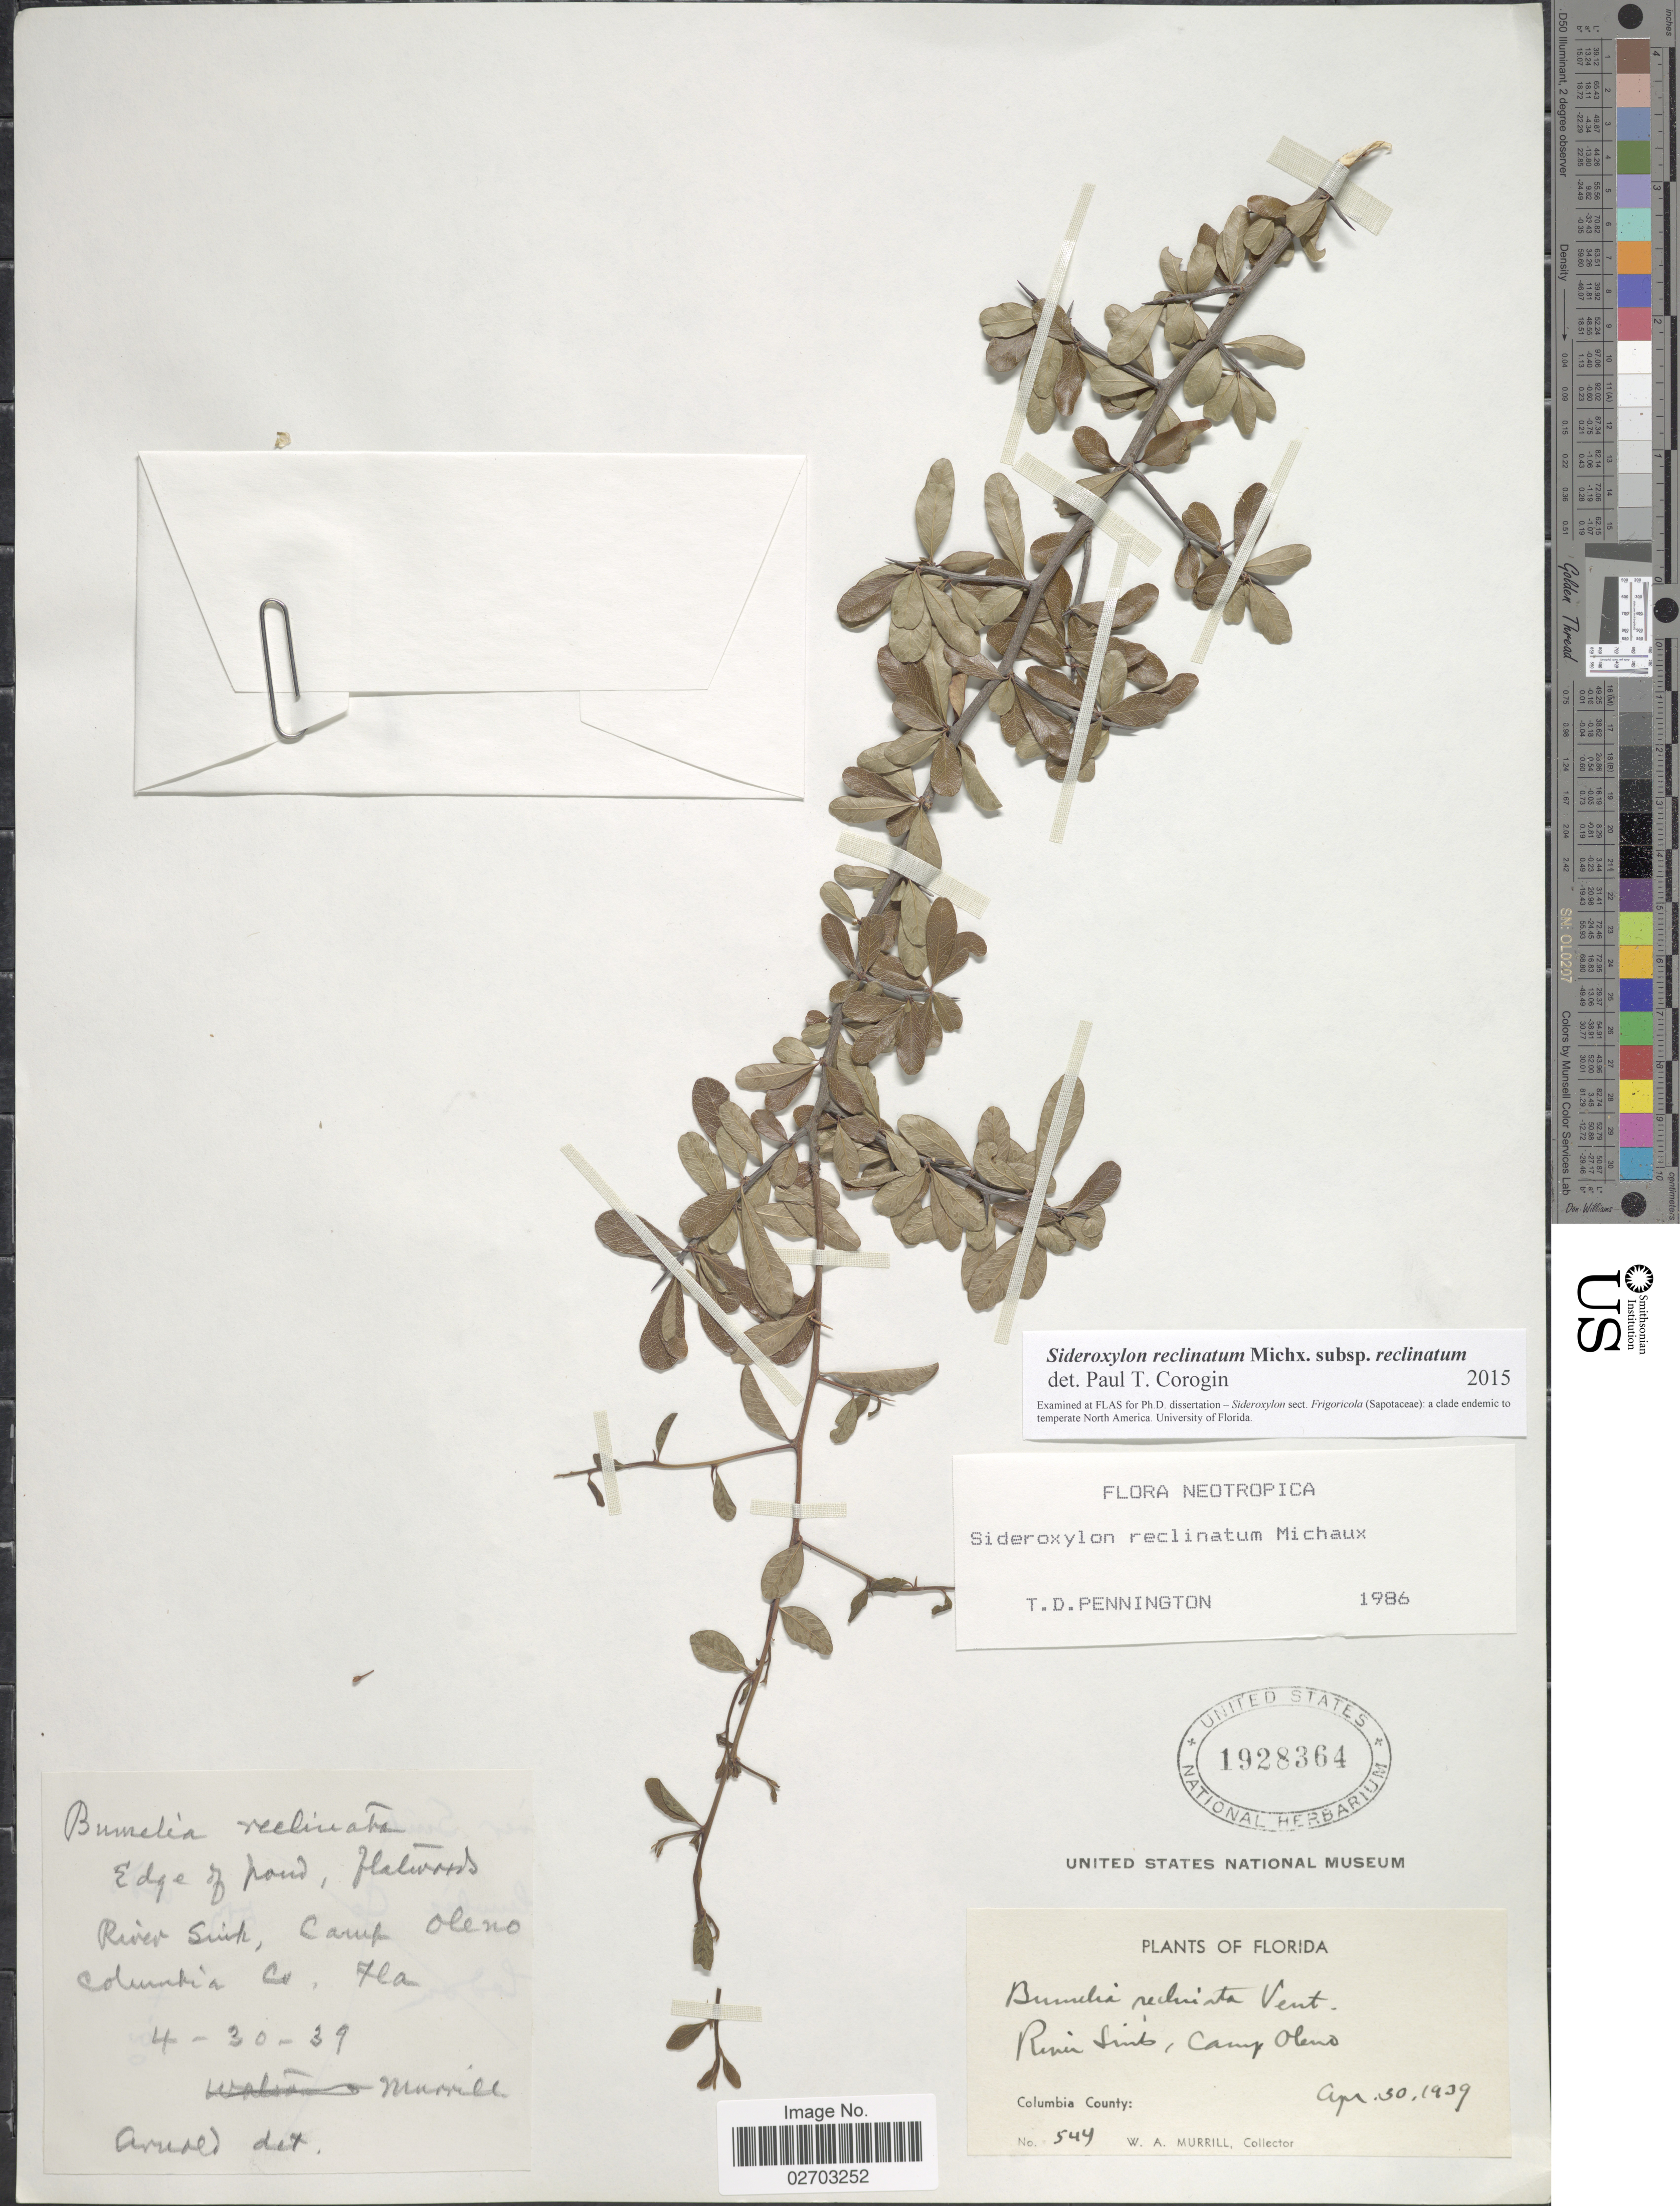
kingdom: Plantae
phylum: Tracheophyta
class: Magnoliopsida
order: Ericales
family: Sapotaceae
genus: Sideroxylon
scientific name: Sideroxylon reclinatum Michx. subsp. reclinatum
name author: Michx.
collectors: W. A. Murrill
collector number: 544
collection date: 1939-04-30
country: United States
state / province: Florida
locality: Edge of pond, River Sint, Camp Oleno, Columbia County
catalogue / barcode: US 1928364